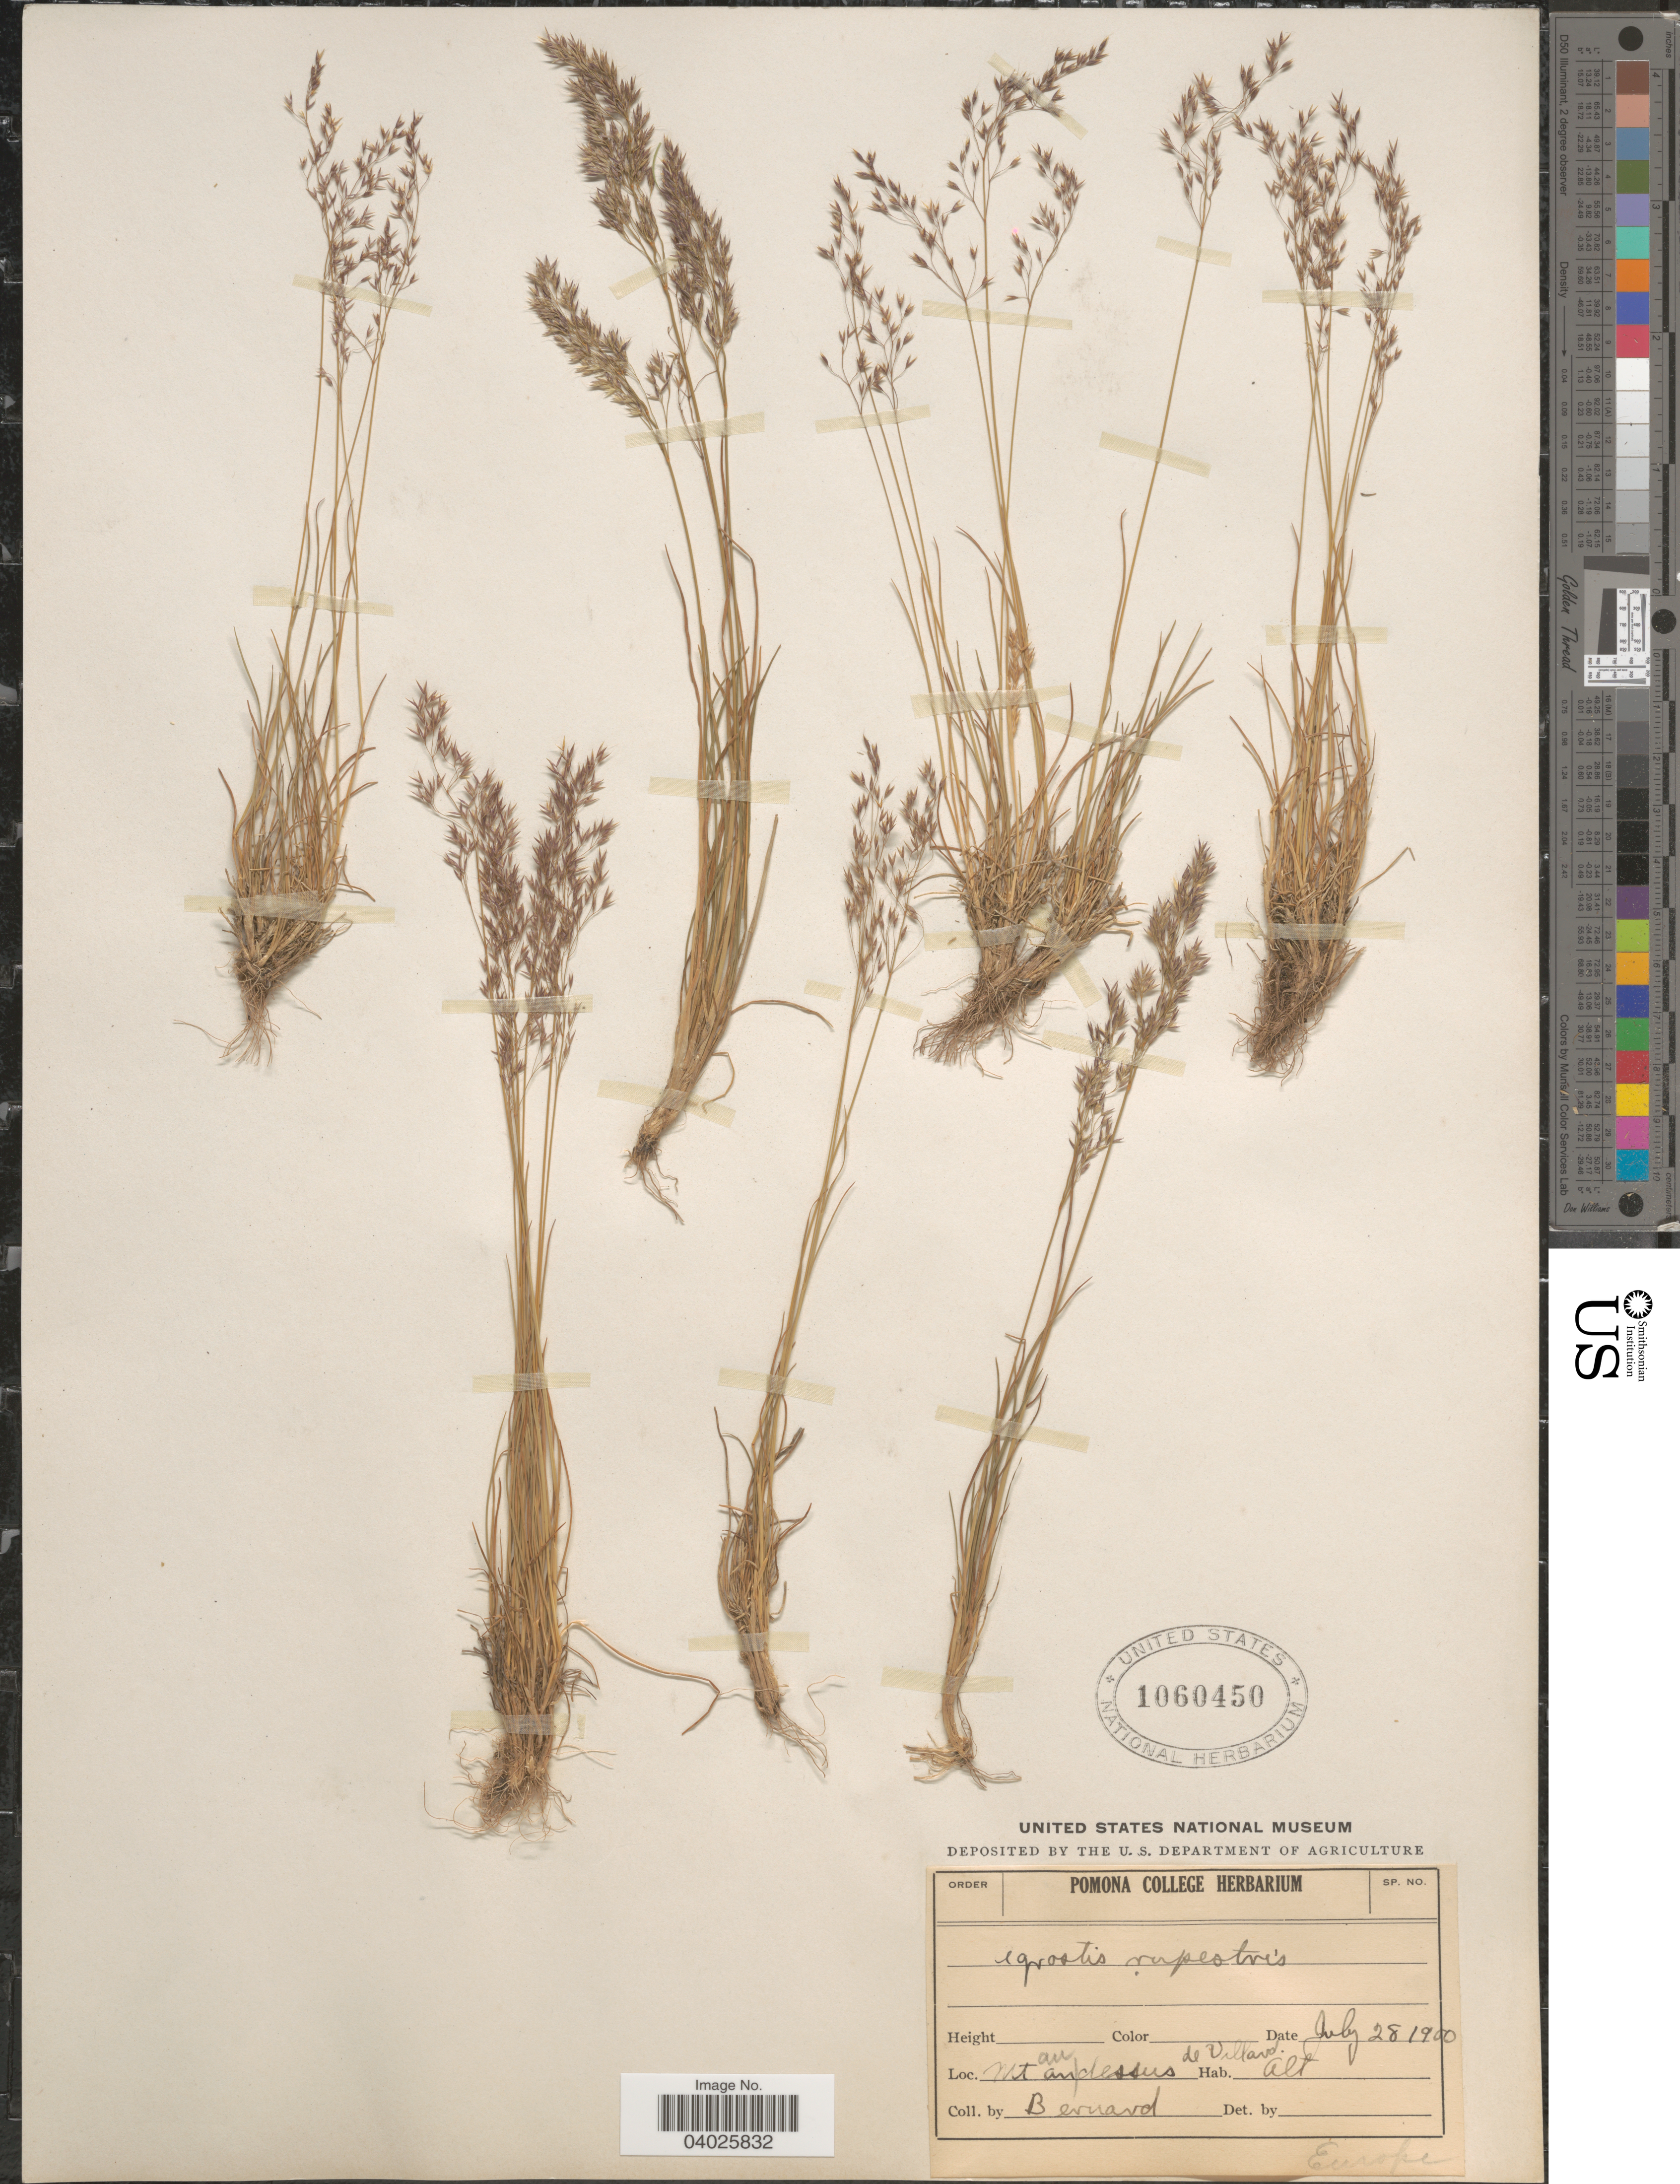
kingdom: Plantae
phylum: Tracheophyta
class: Liliopsida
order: Poales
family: Poaceae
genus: Agrostis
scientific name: Agrostis rupestris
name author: All.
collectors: -. Bernard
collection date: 1900-07-28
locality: Mt au dessus de Villard. Europe.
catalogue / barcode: US 1060450